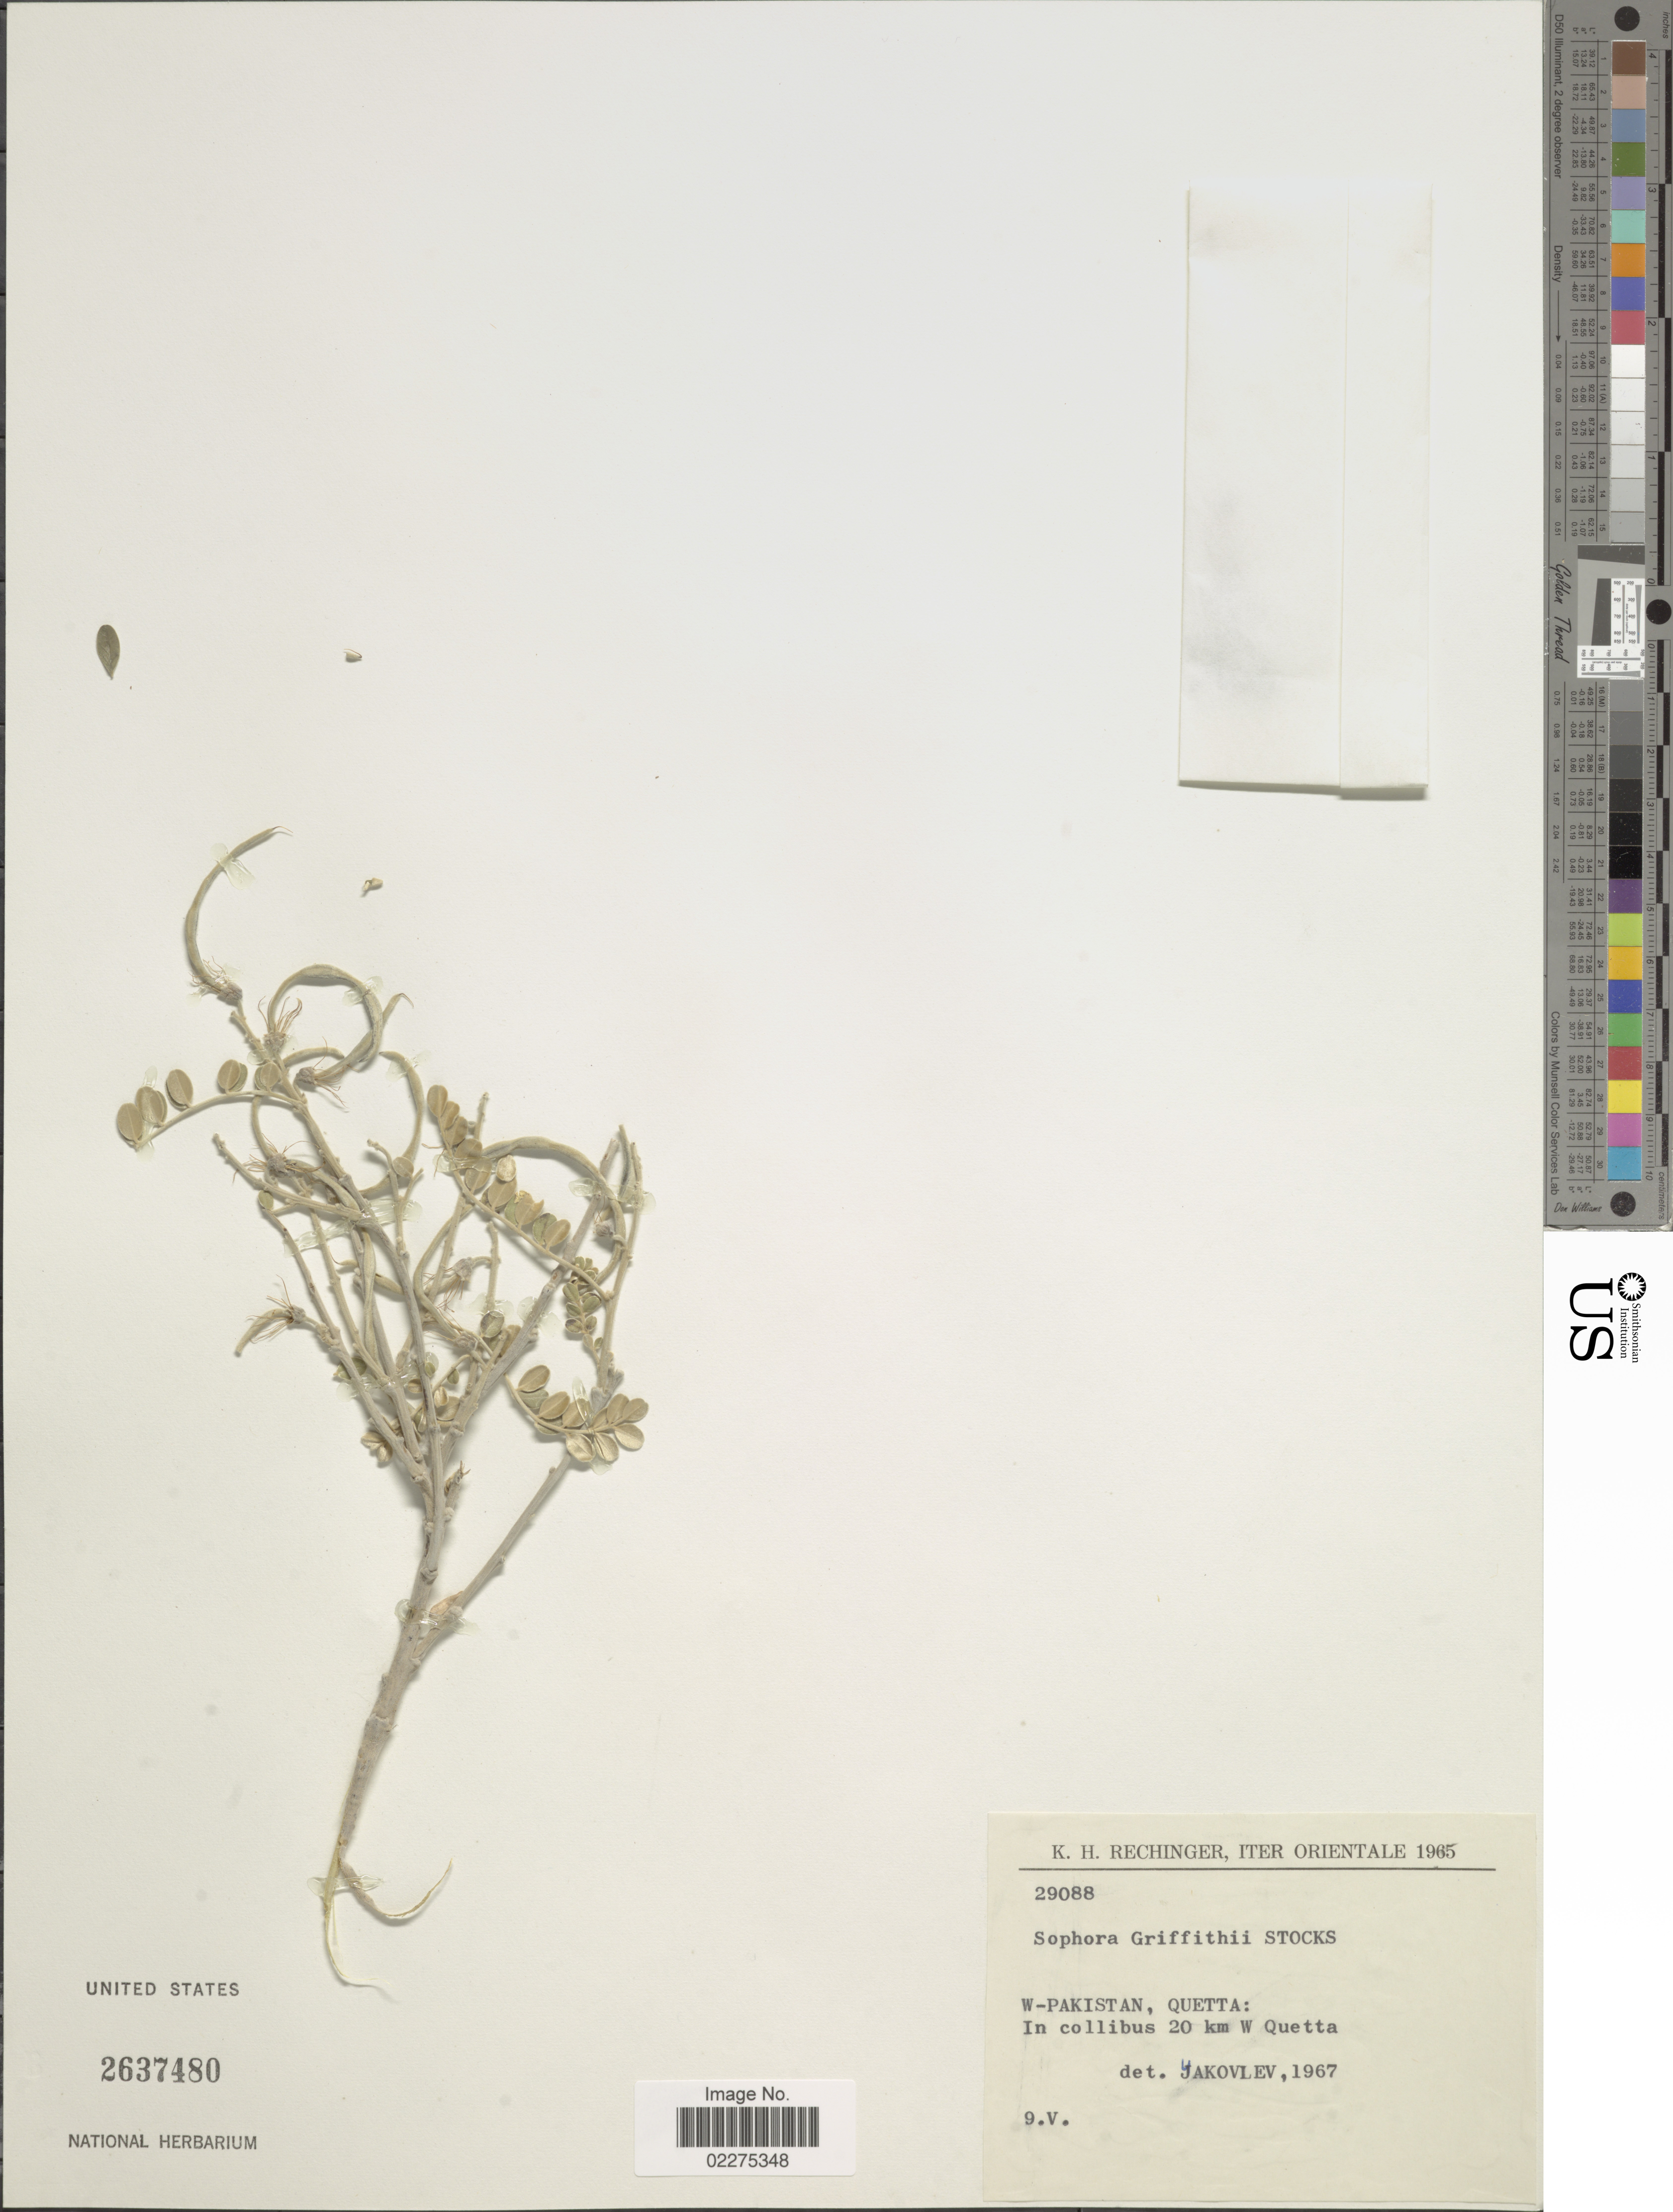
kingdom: Plantae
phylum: Tracheophyta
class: Magnoliopsida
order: Fabales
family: Fabaceae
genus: Sophora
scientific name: Sophora griffithii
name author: Stocks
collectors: K. H. Rechinger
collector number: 29088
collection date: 1965-05-09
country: Pakistan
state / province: Balochistan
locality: W-Pakistan, Quetta: 20 km W Quetta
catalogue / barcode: US 2637480